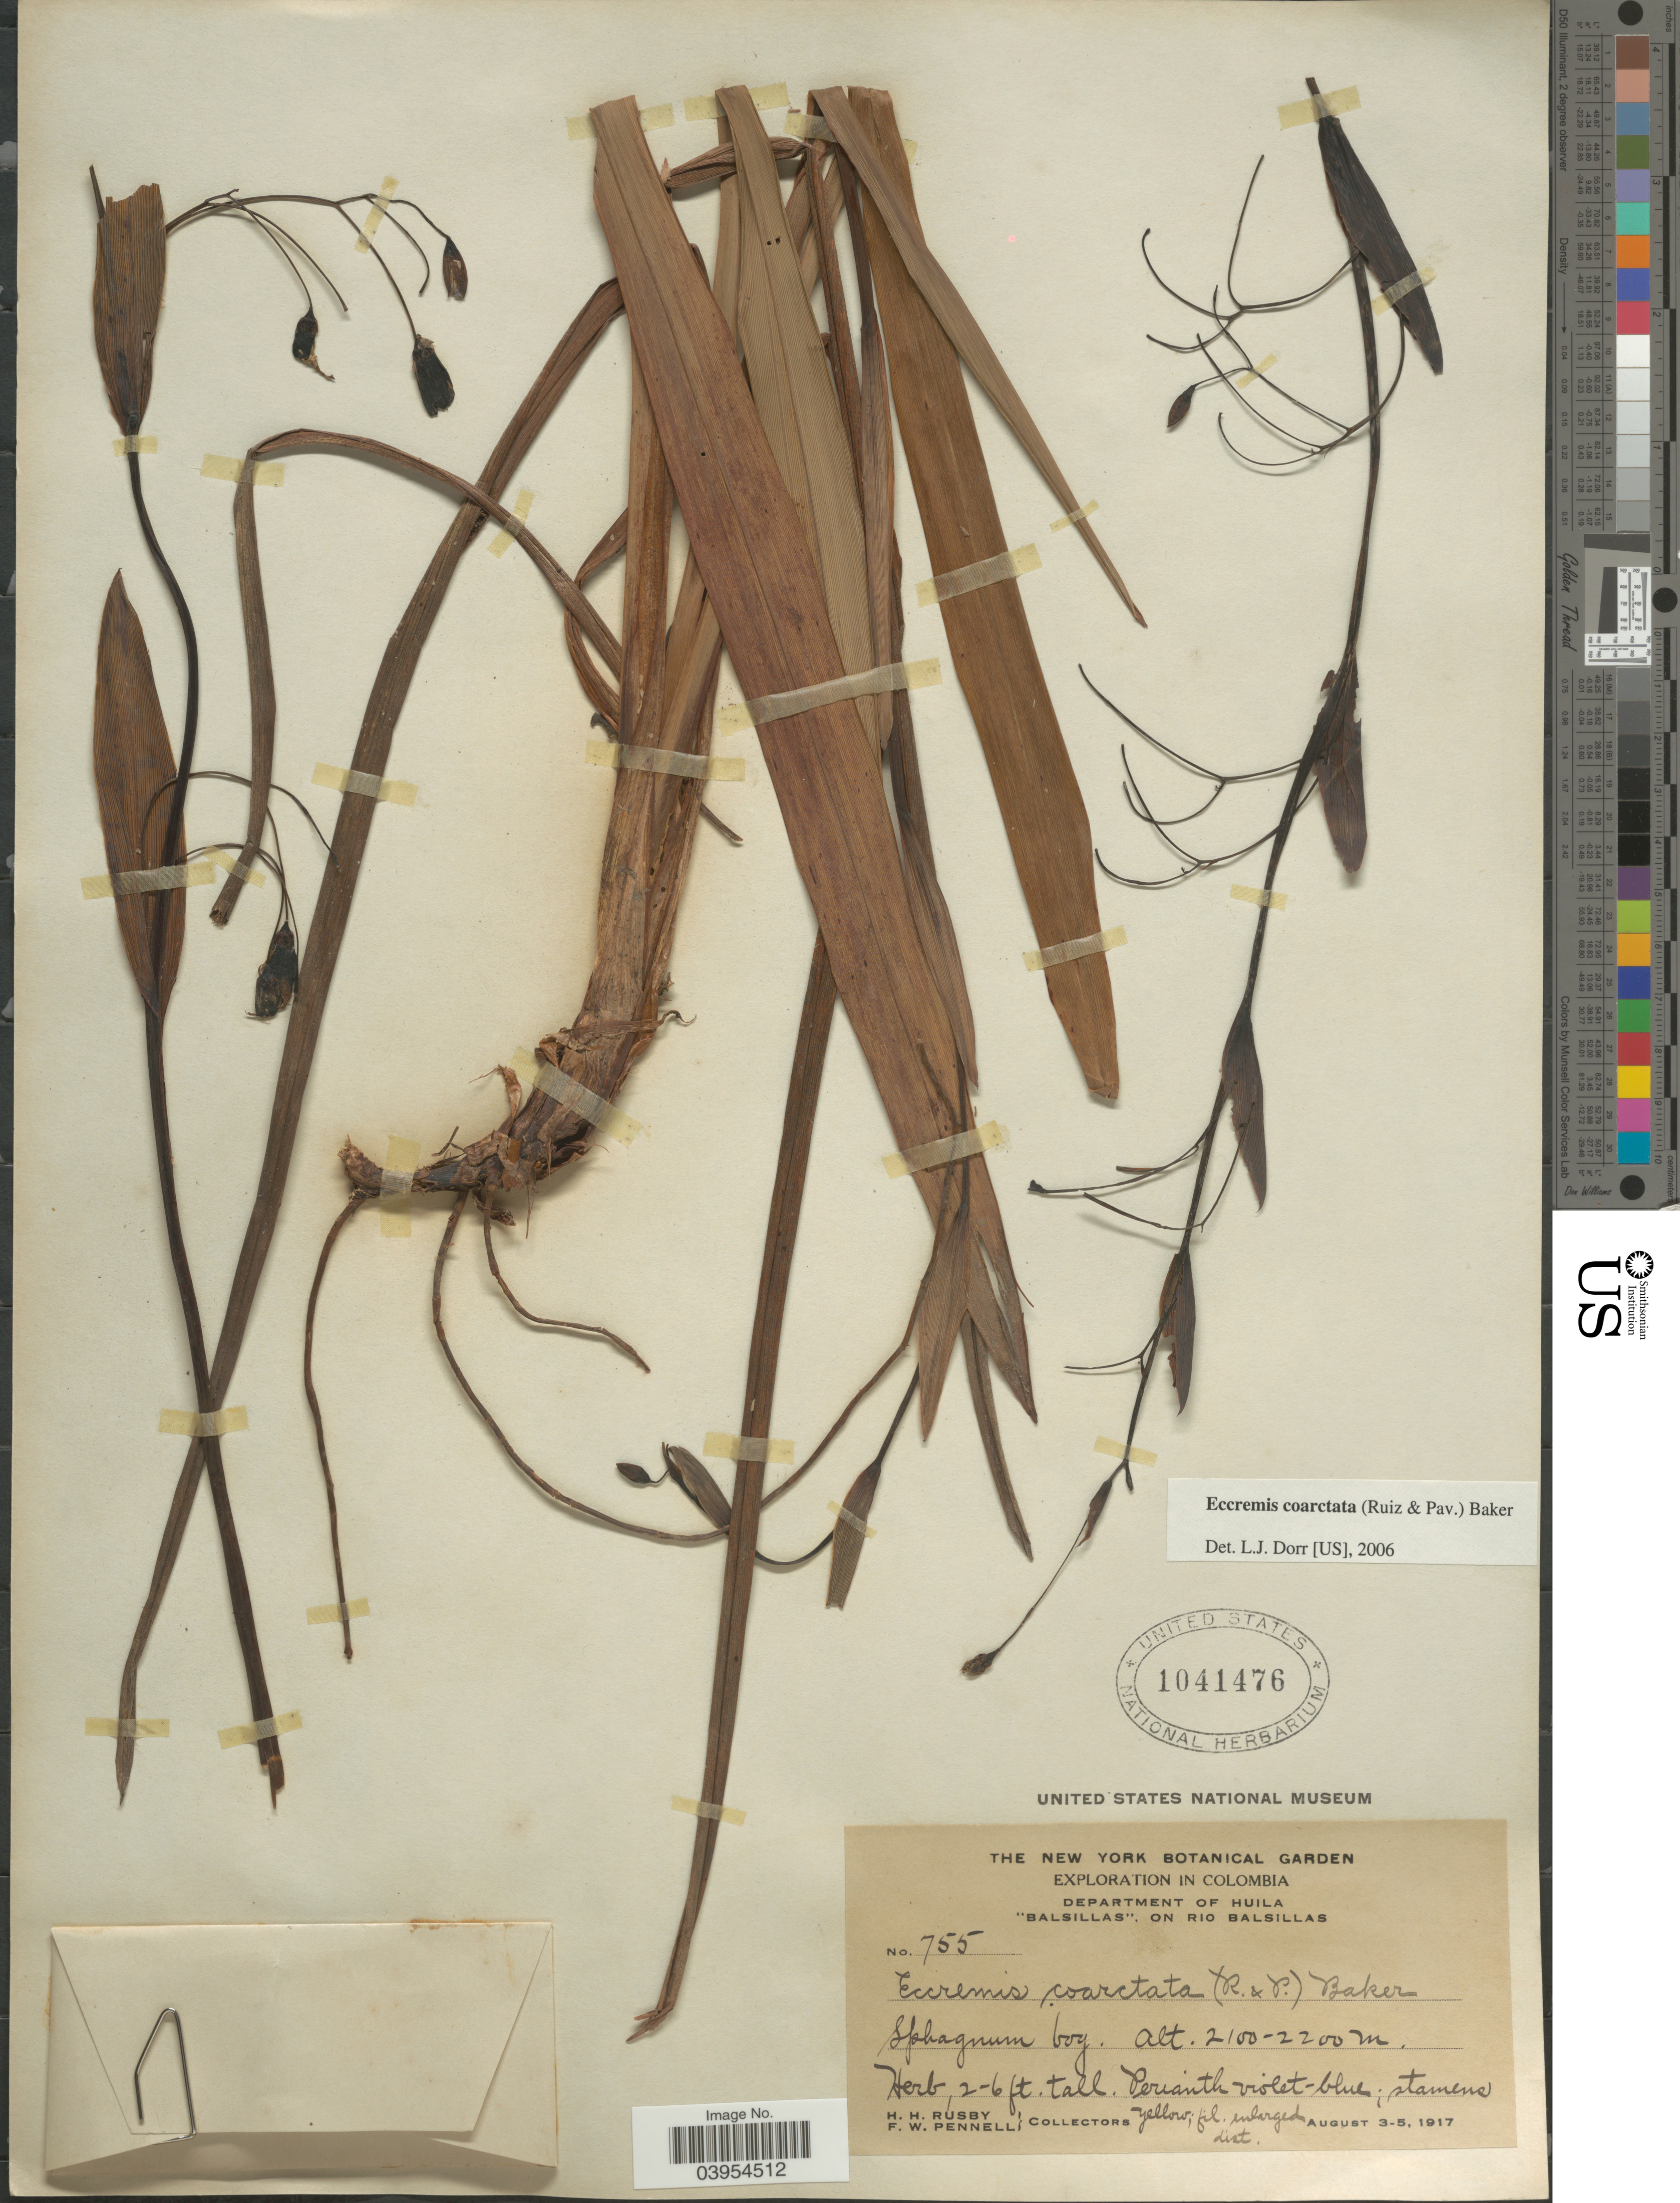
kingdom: Plantae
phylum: Tracheophyta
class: Liliopsida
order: Asparagales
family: Asphodelaceae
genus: Eccremis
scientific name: Eccremis coarctata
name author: Baker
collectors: H. H. Rusby & F. W. Pennell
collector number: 755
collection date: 1917-08-03/1917-08-05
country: Colombia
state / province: Huila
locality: "Balsillas" on Rio Balsillas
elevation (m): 2100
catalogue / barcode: US 1041476